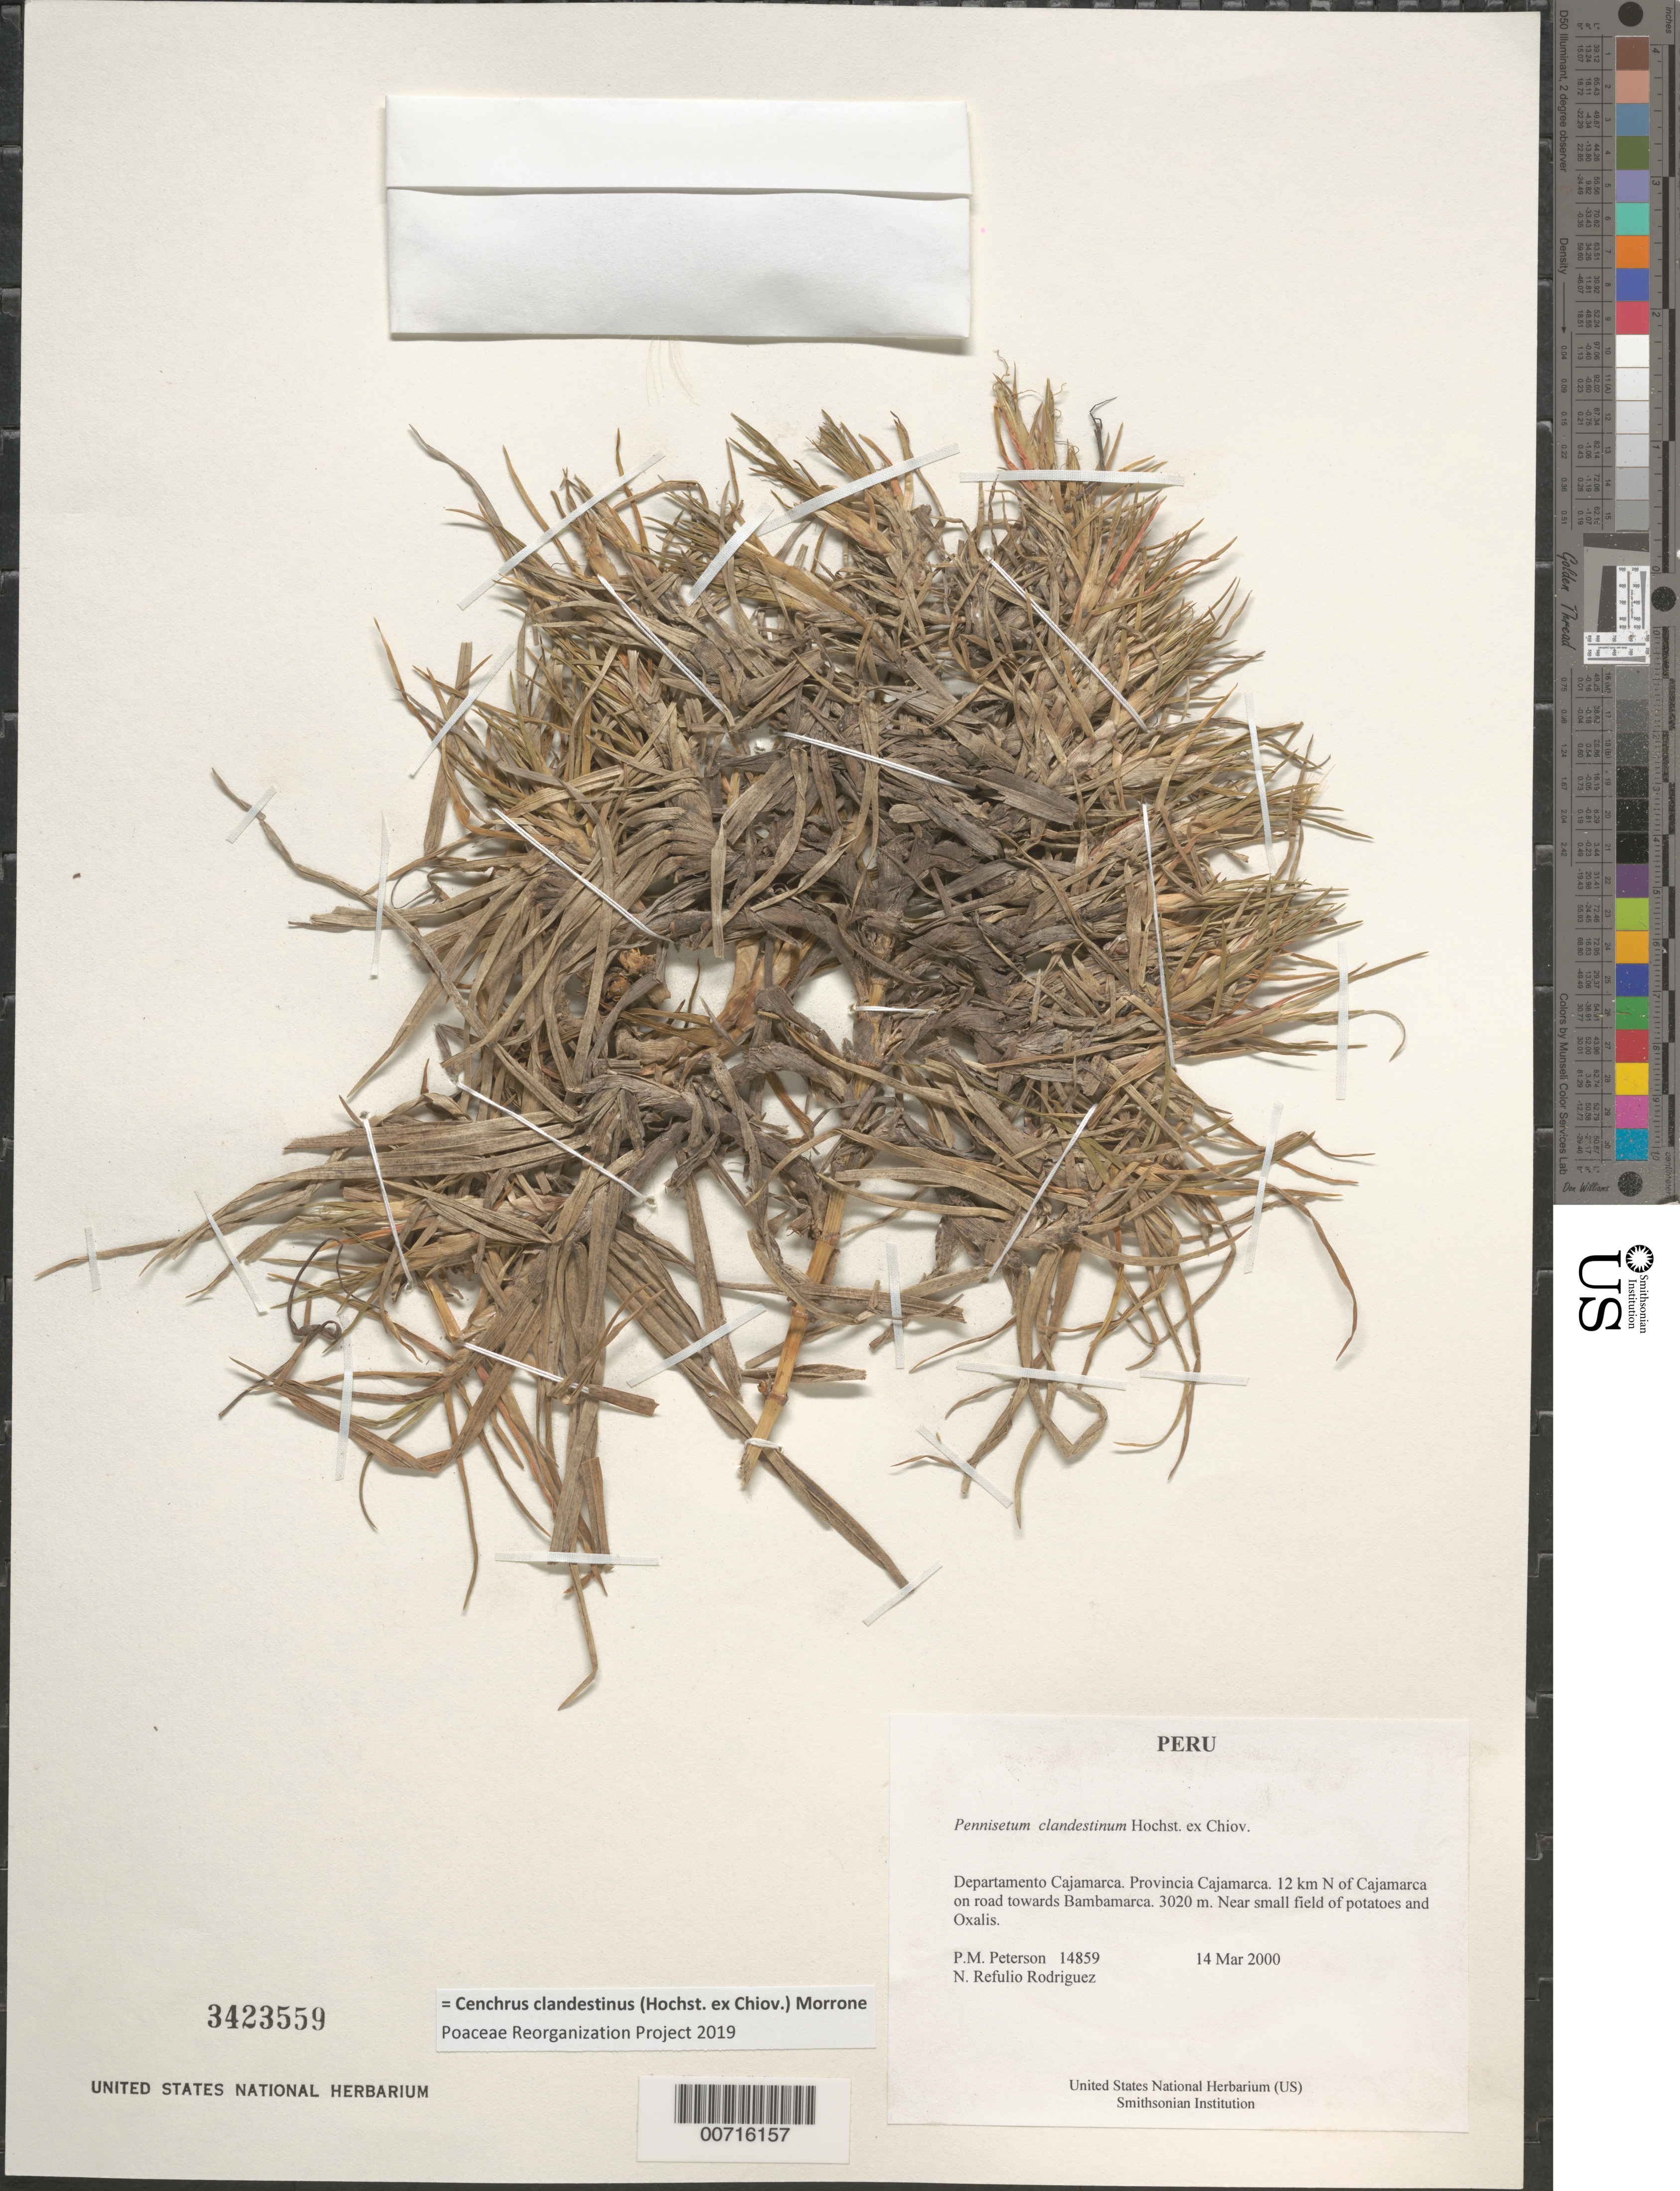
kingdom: Plantae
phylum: Tracheophyta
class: Liliopsida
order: Poales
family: Poaceae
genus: Cenchrus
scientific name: Cenchrus clandestinus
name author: (Hochst. & Chiov.) Morrone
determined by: Poaceae Reorganization Project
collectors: P. M. Peterson & N. Refulio-Rodríguez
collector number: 14859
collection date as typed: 14 Mar 2000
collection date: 2000-03-14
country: Peru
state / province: Cajamarca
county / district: Cajamarca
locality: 12 km N of Cajamarca on road towards Bambamarca.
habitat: Near small field of potatoes and Oxalis.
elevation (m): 3020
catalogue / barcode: US 3423559